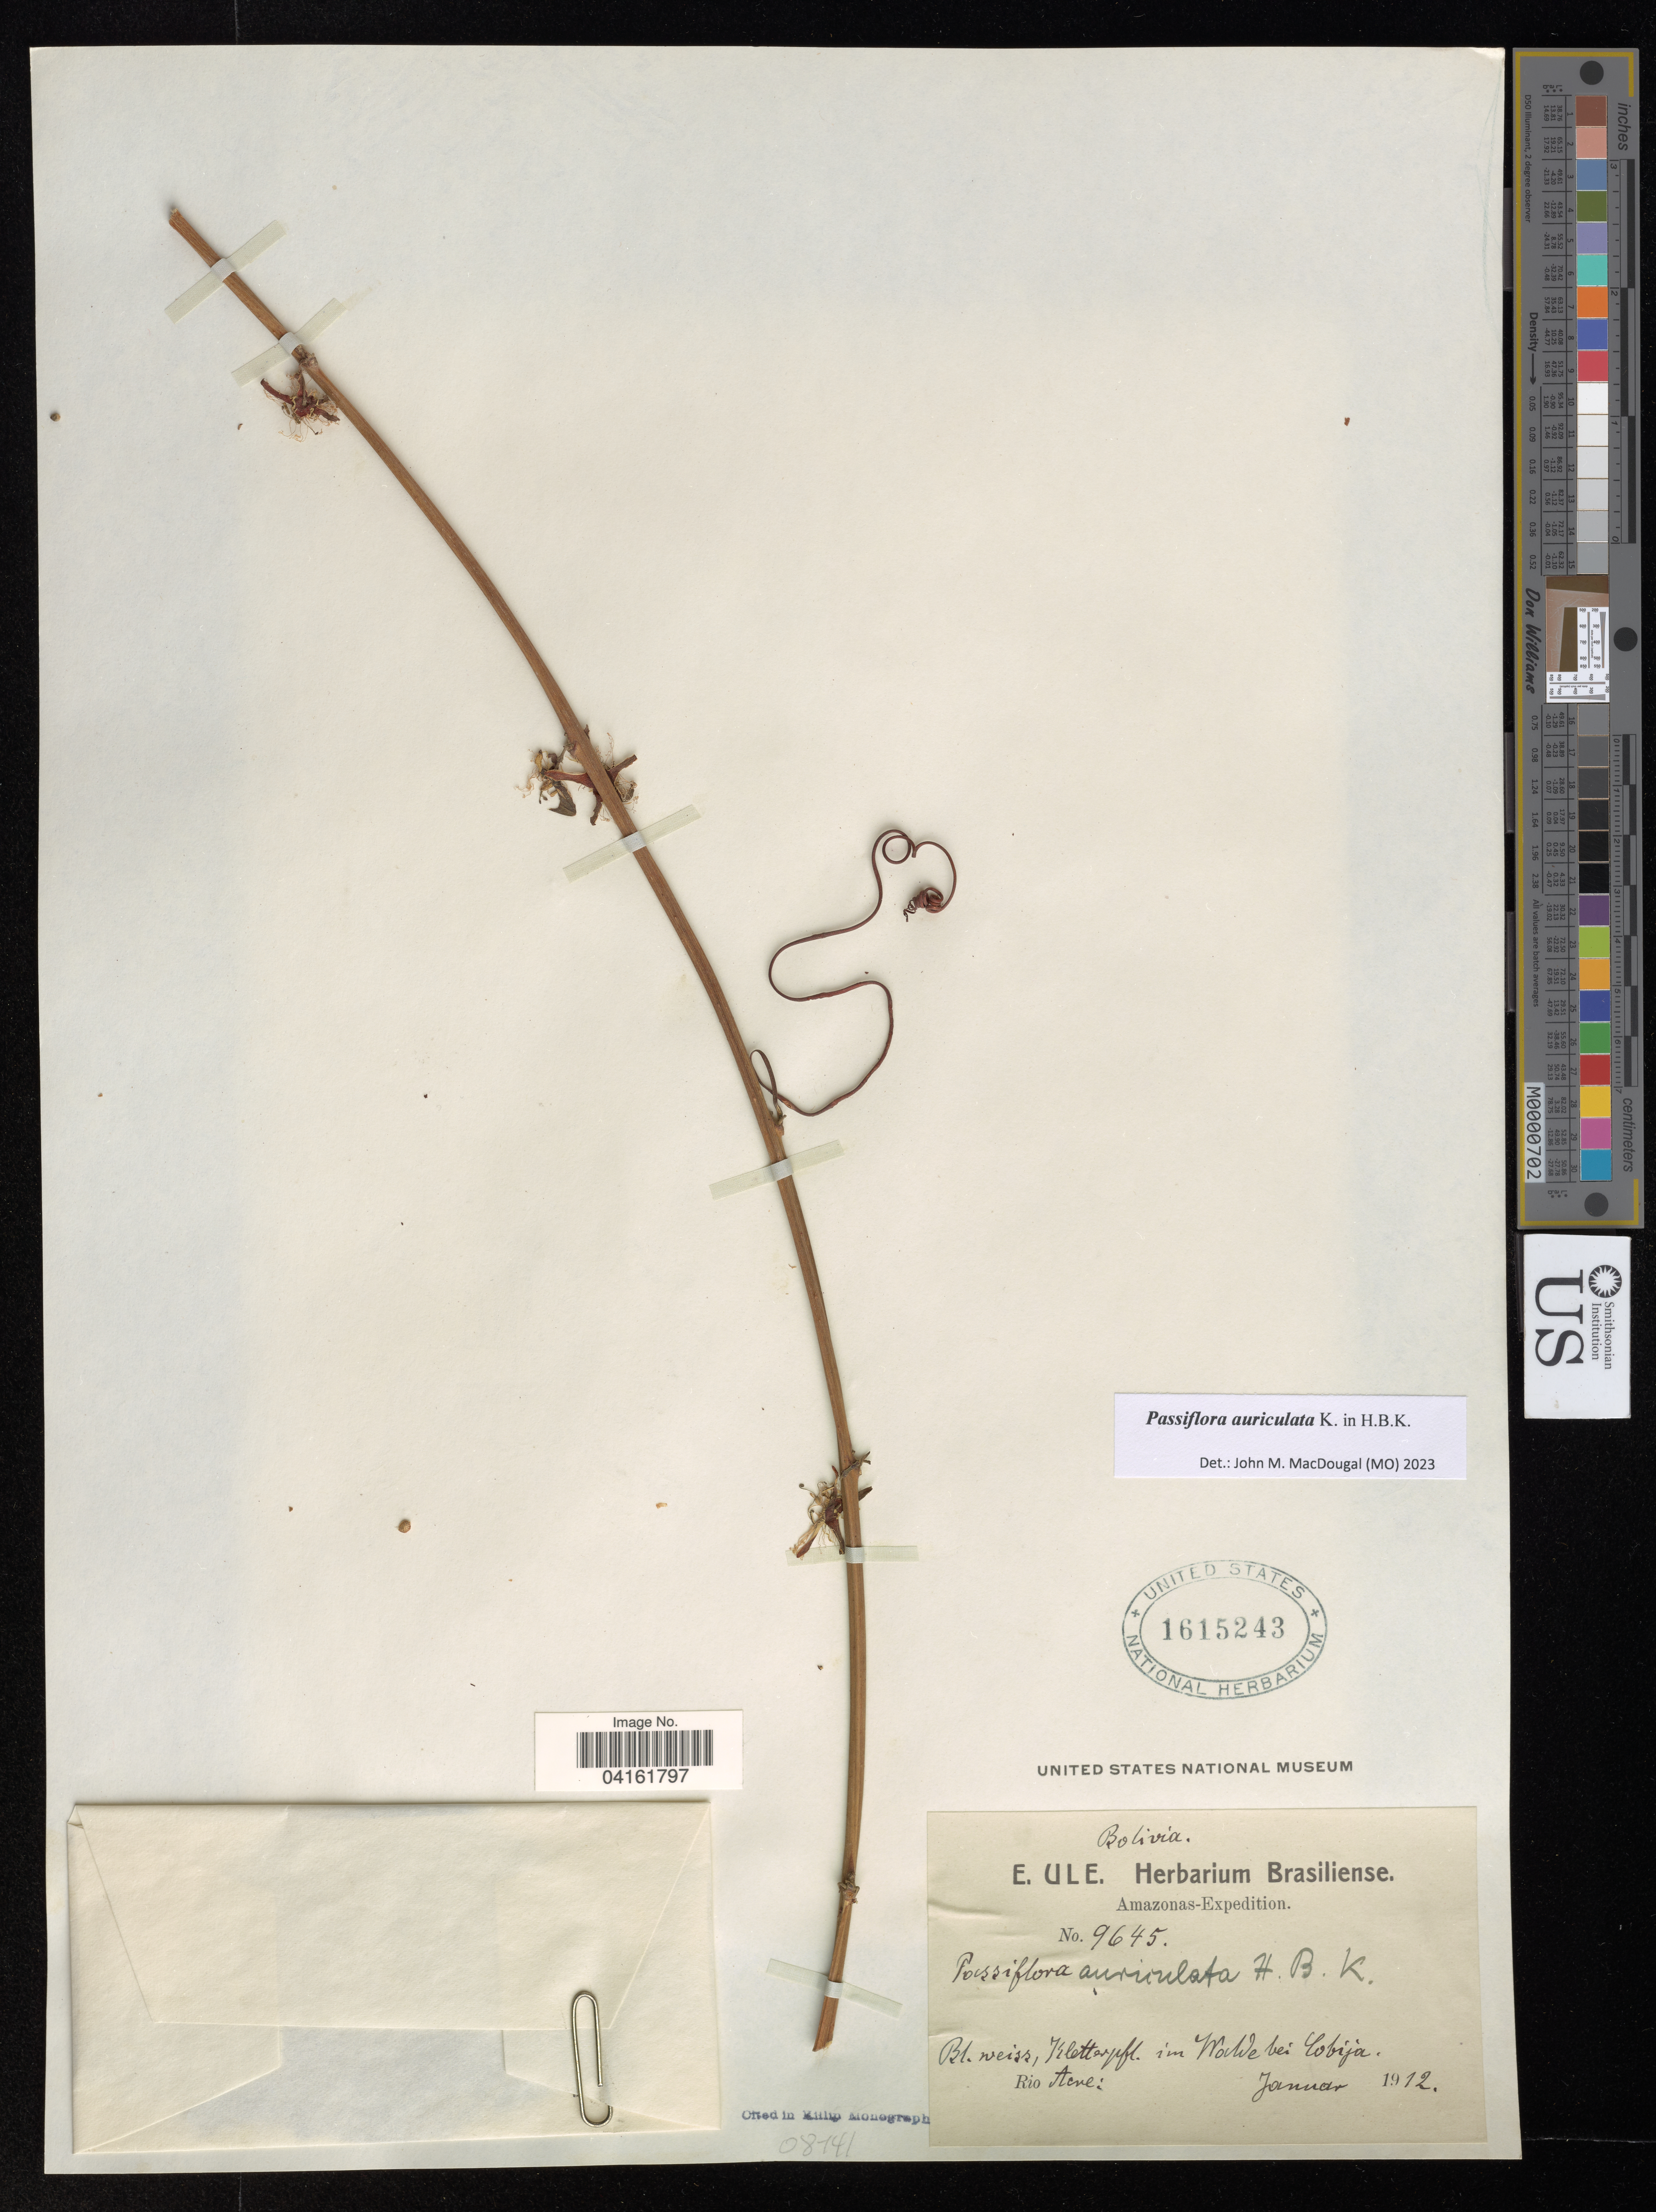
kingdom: Plantae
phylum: Tracheophyta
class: Magnoliopsida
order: Malpighiales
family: Passifloraceae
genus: Passiflora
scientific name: Passiflora auriculata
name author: Kunth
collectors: E. Ule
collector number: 9645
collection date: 1912-01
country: Bolivia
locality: Amazonas. Bl. weiss, Kletterpfl* im Nawe* bei Cobija. Rio Acre.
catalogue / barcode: US 1615243